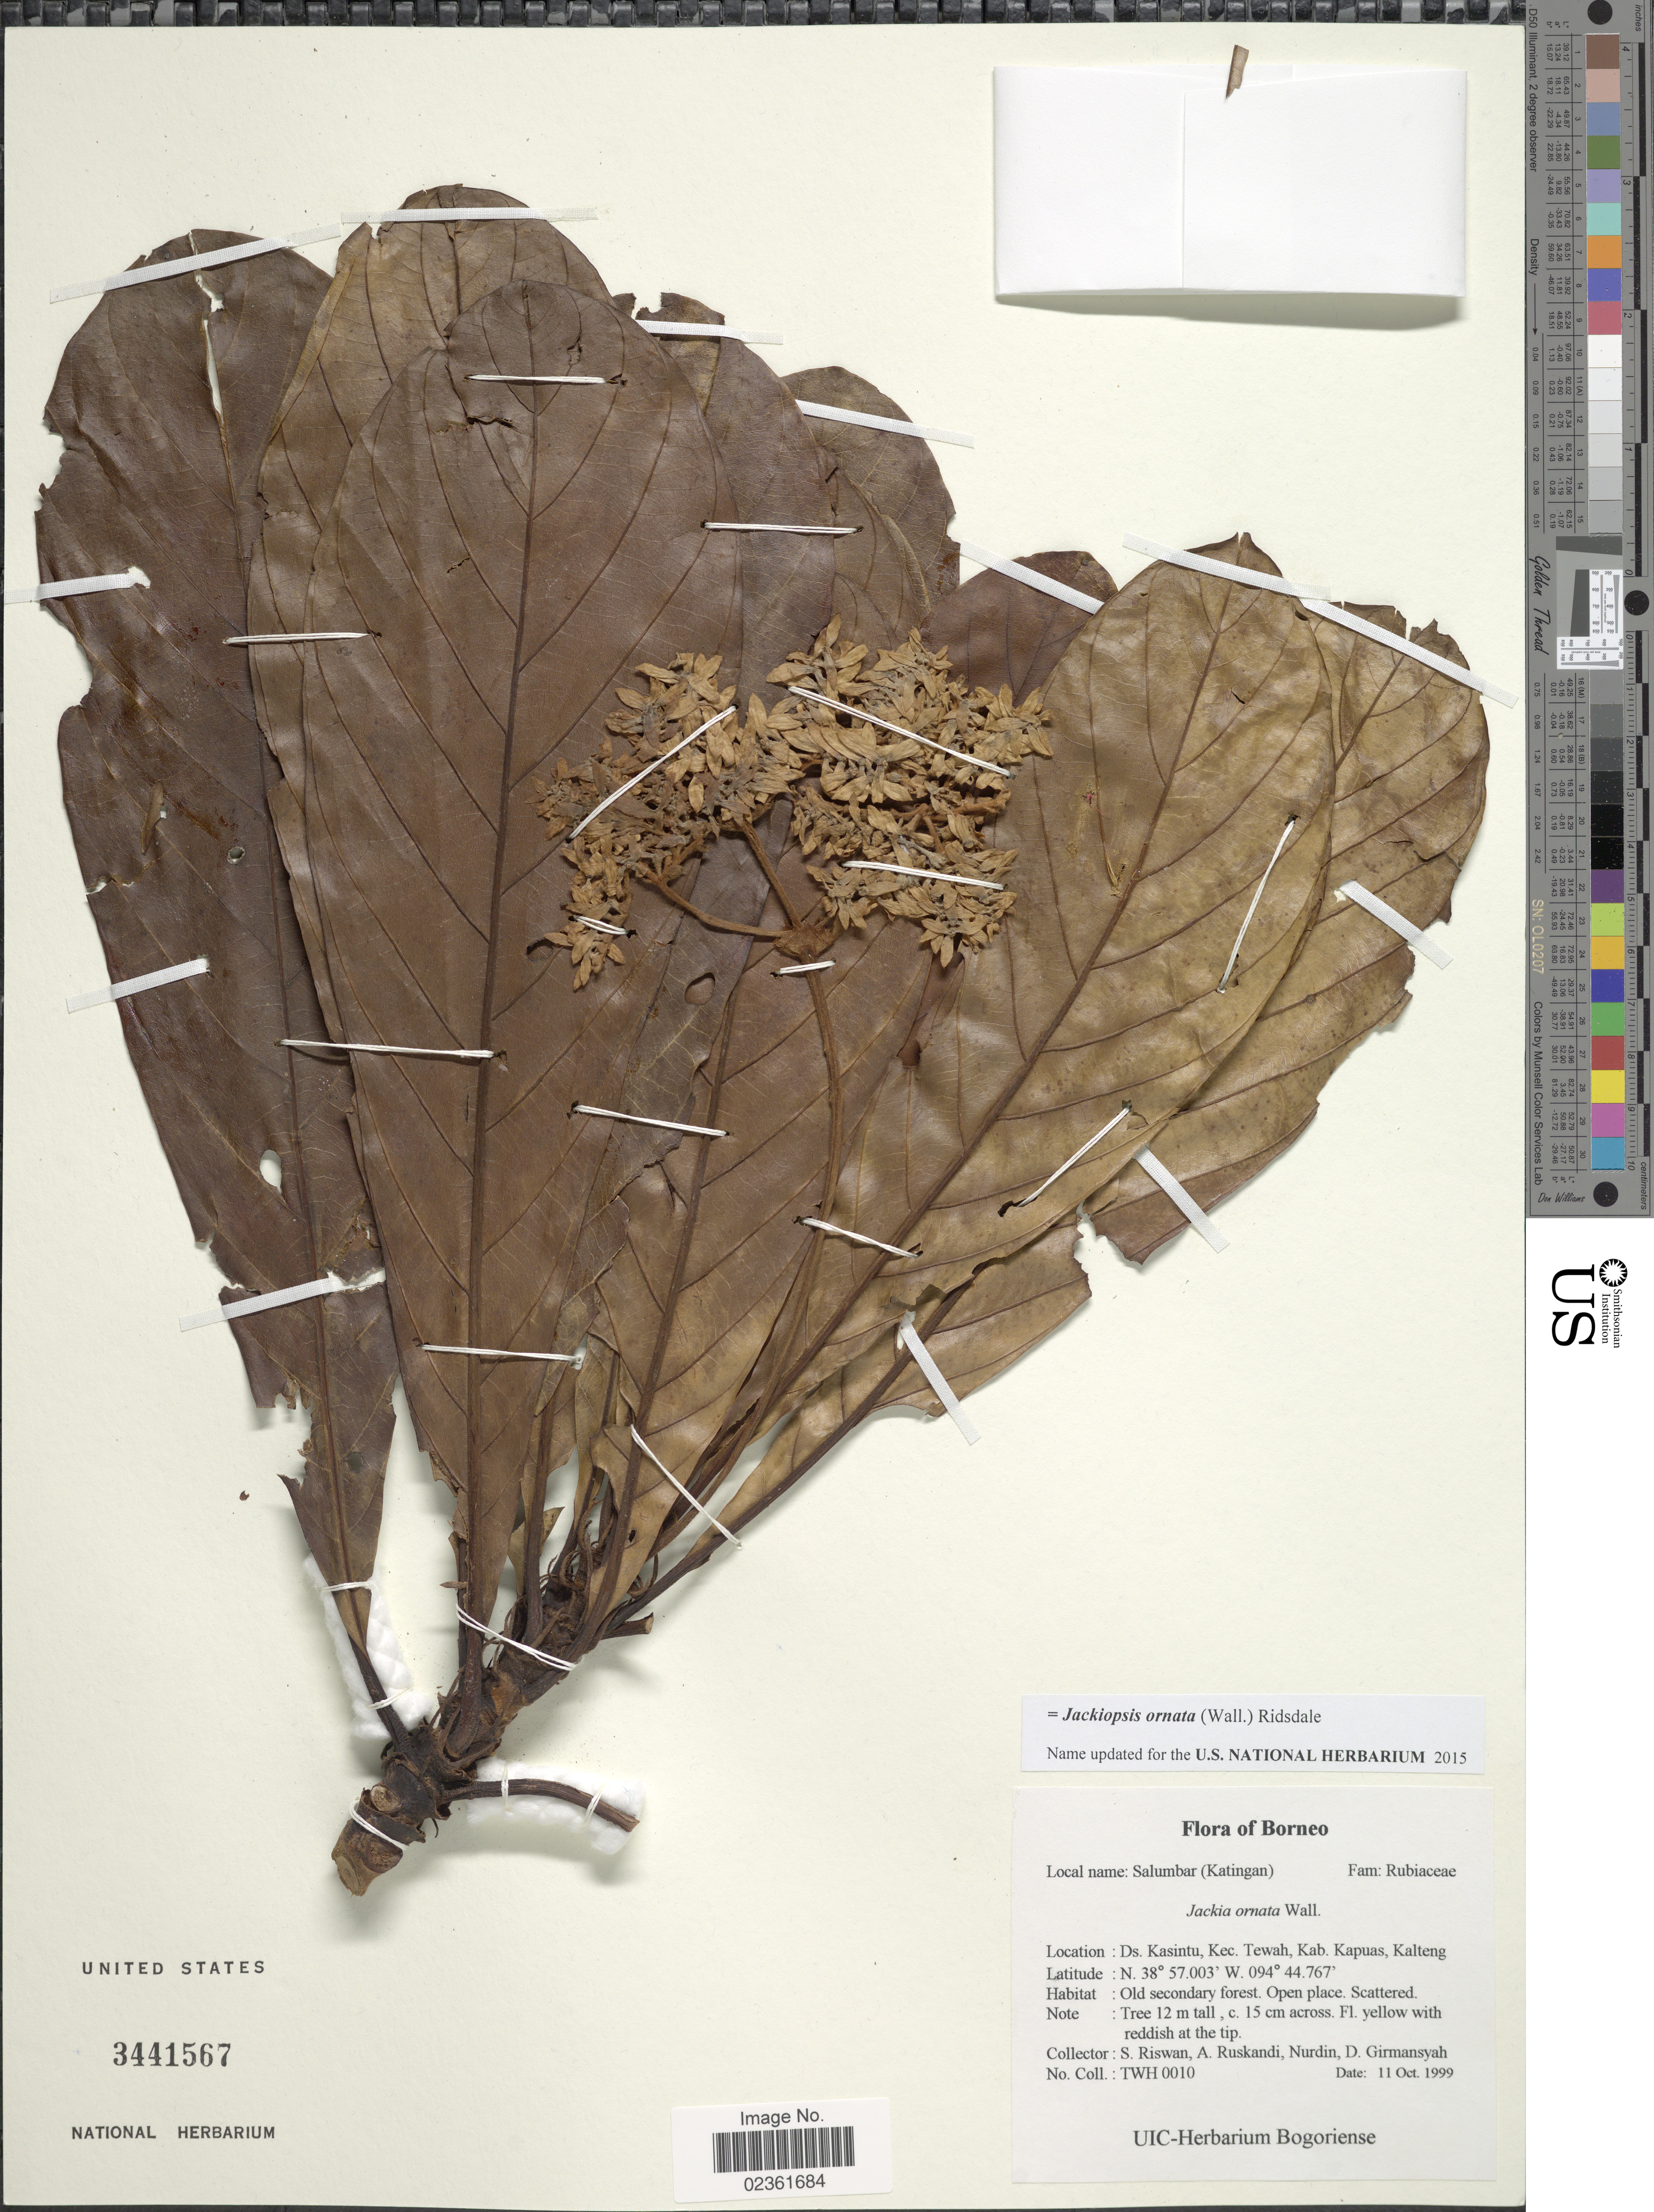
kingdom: Plantae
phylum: Tracheophyta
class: Magnoliopsida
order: Gentianales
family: Rubiaceae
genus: Jackiopsis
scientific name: Jackiopsis ornata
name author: (Wall.) Ridsdale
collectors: S. Riswan, A. Ruskandi, Nurdin, D. & D. Girmansyah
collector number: TWH 0010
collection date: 1999-10-11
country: Indonesia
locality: Borneo, Ds. Kasintu, Kec. Tewah, Kab. Kapuas, Kalteng.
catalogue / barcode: US 3441567